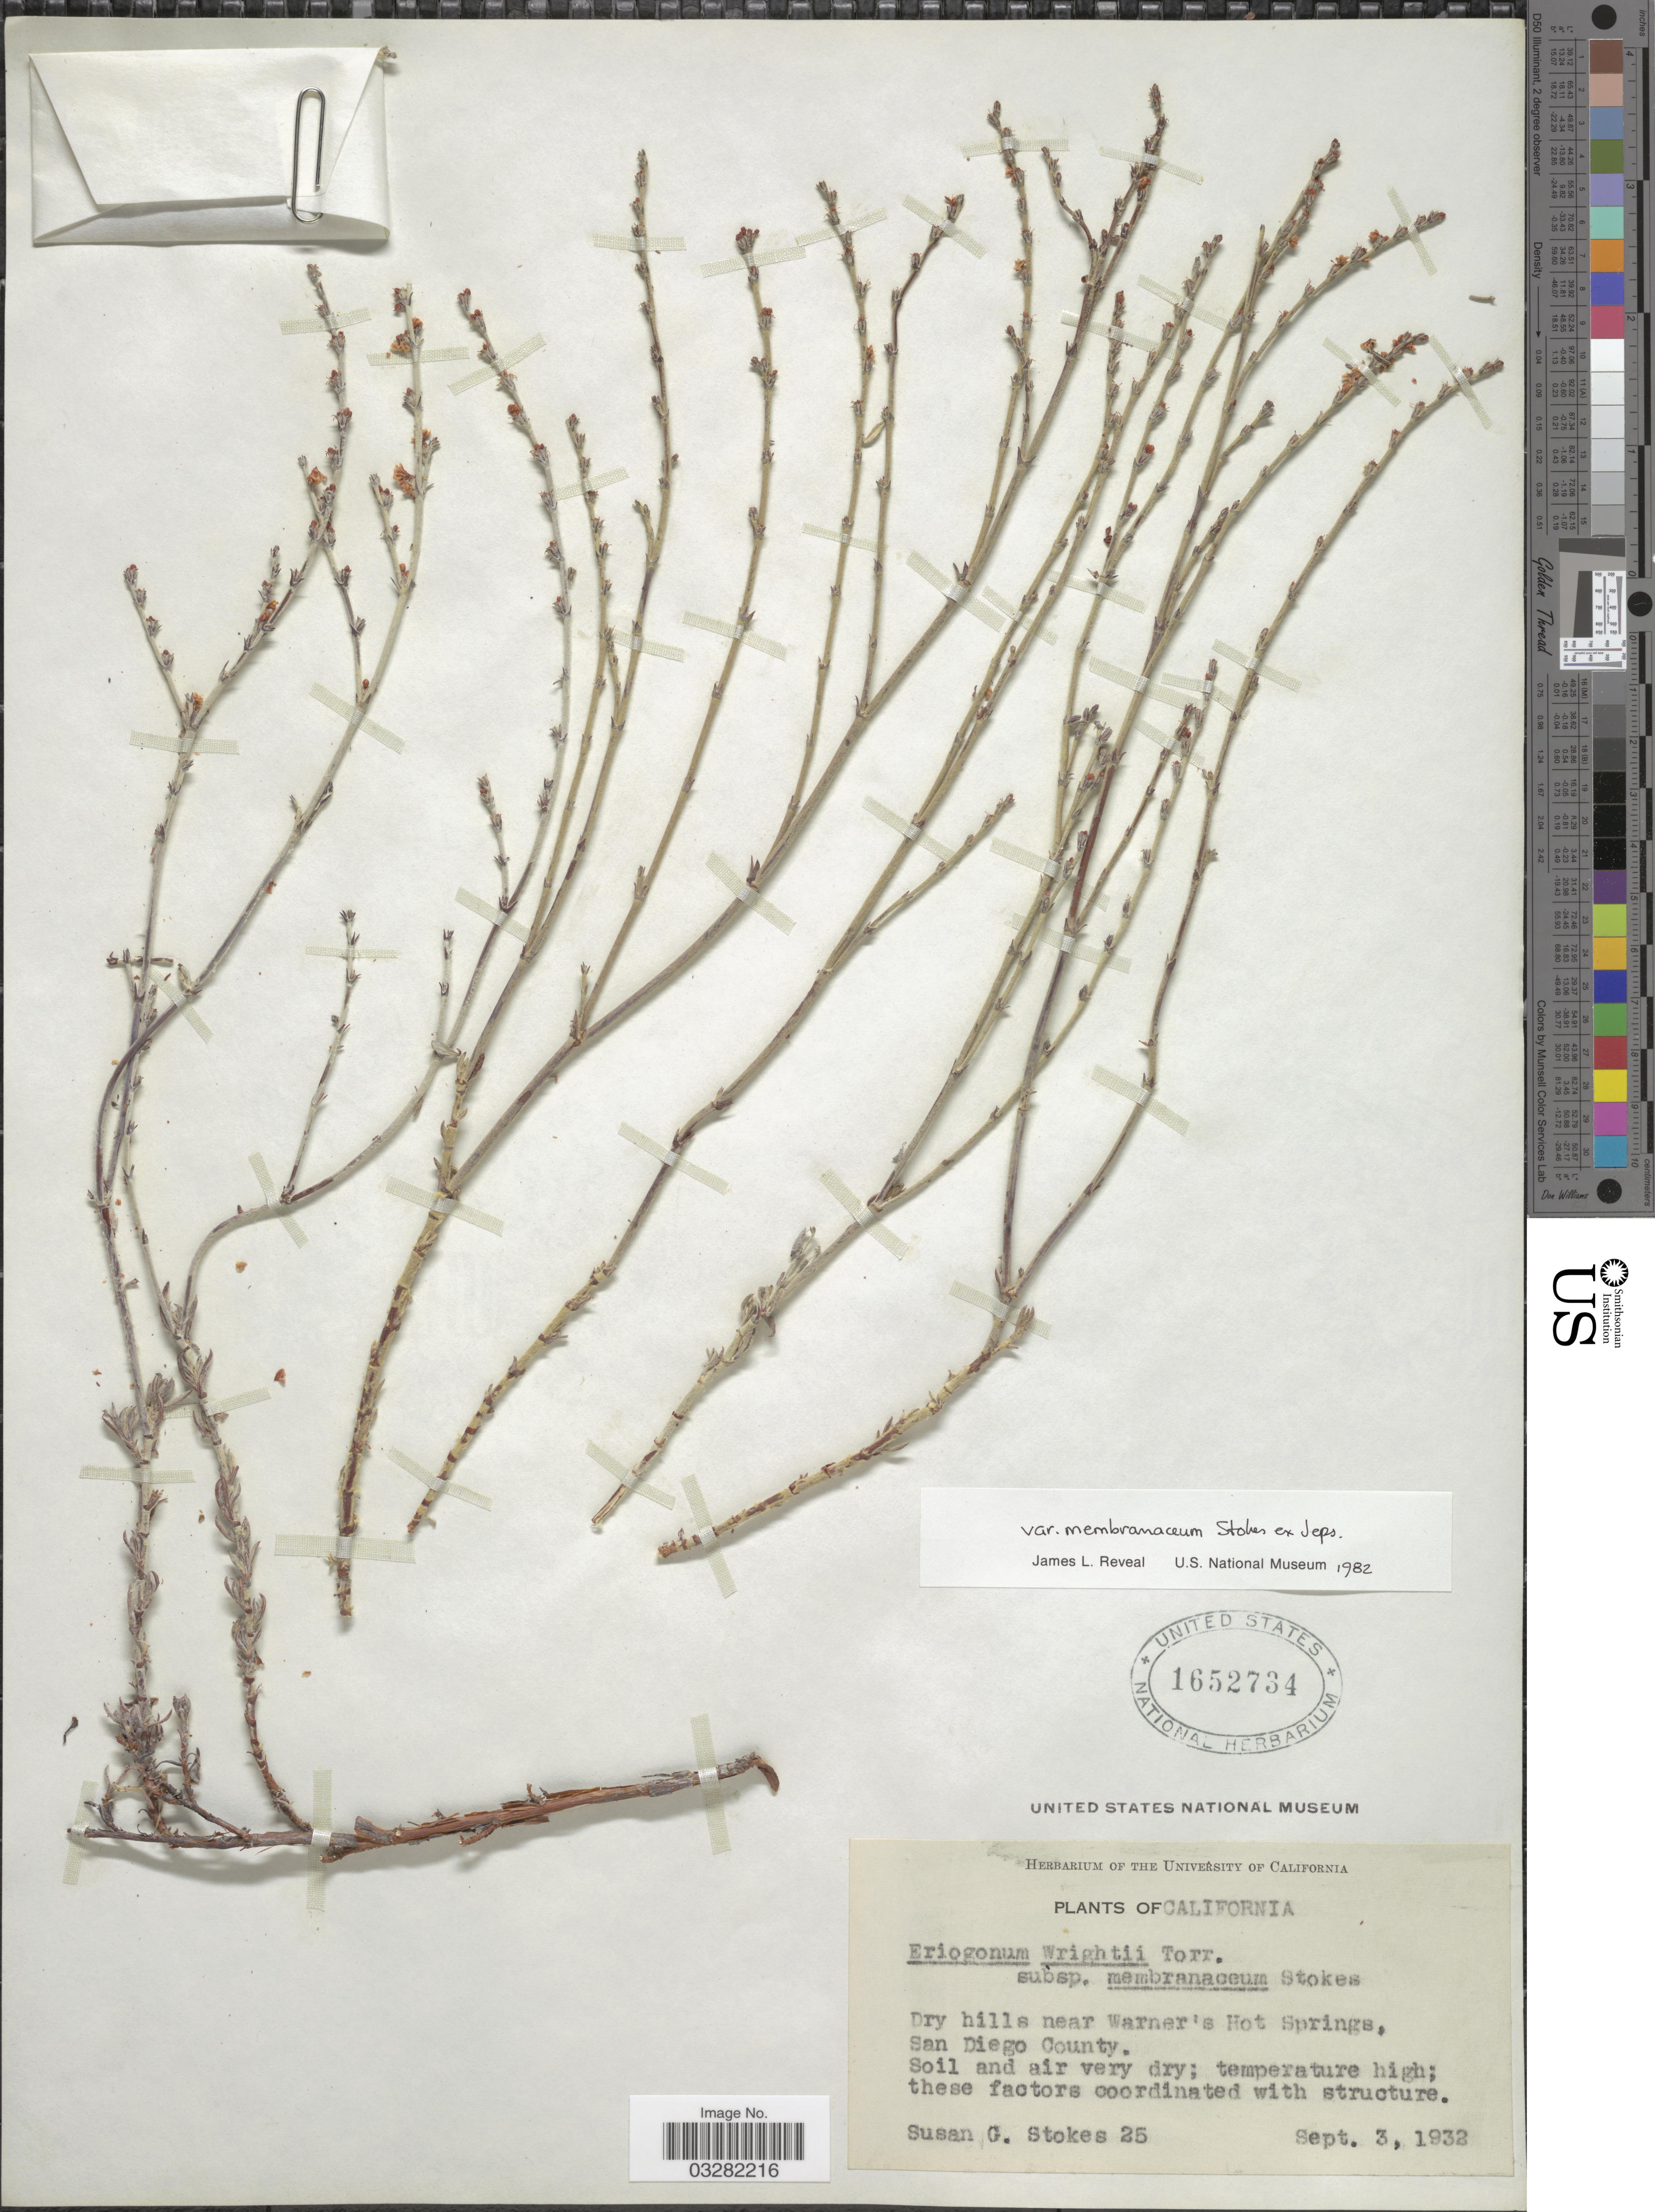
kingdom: Plantae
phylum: Tracheophyta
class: Magnoliopsida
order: Caryophyllales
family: Polygonaceae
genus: Eriogonum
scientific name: Eriogonum wrightii var. membranaceum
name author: S. Stokes ex Jeps.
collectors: S. G. Stokes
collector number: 25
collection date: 1932-09-03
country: United States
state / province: California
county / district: San Diego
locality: Dry hills near Warner's Hot Springs, San Diego County.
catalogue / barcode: US 1652734